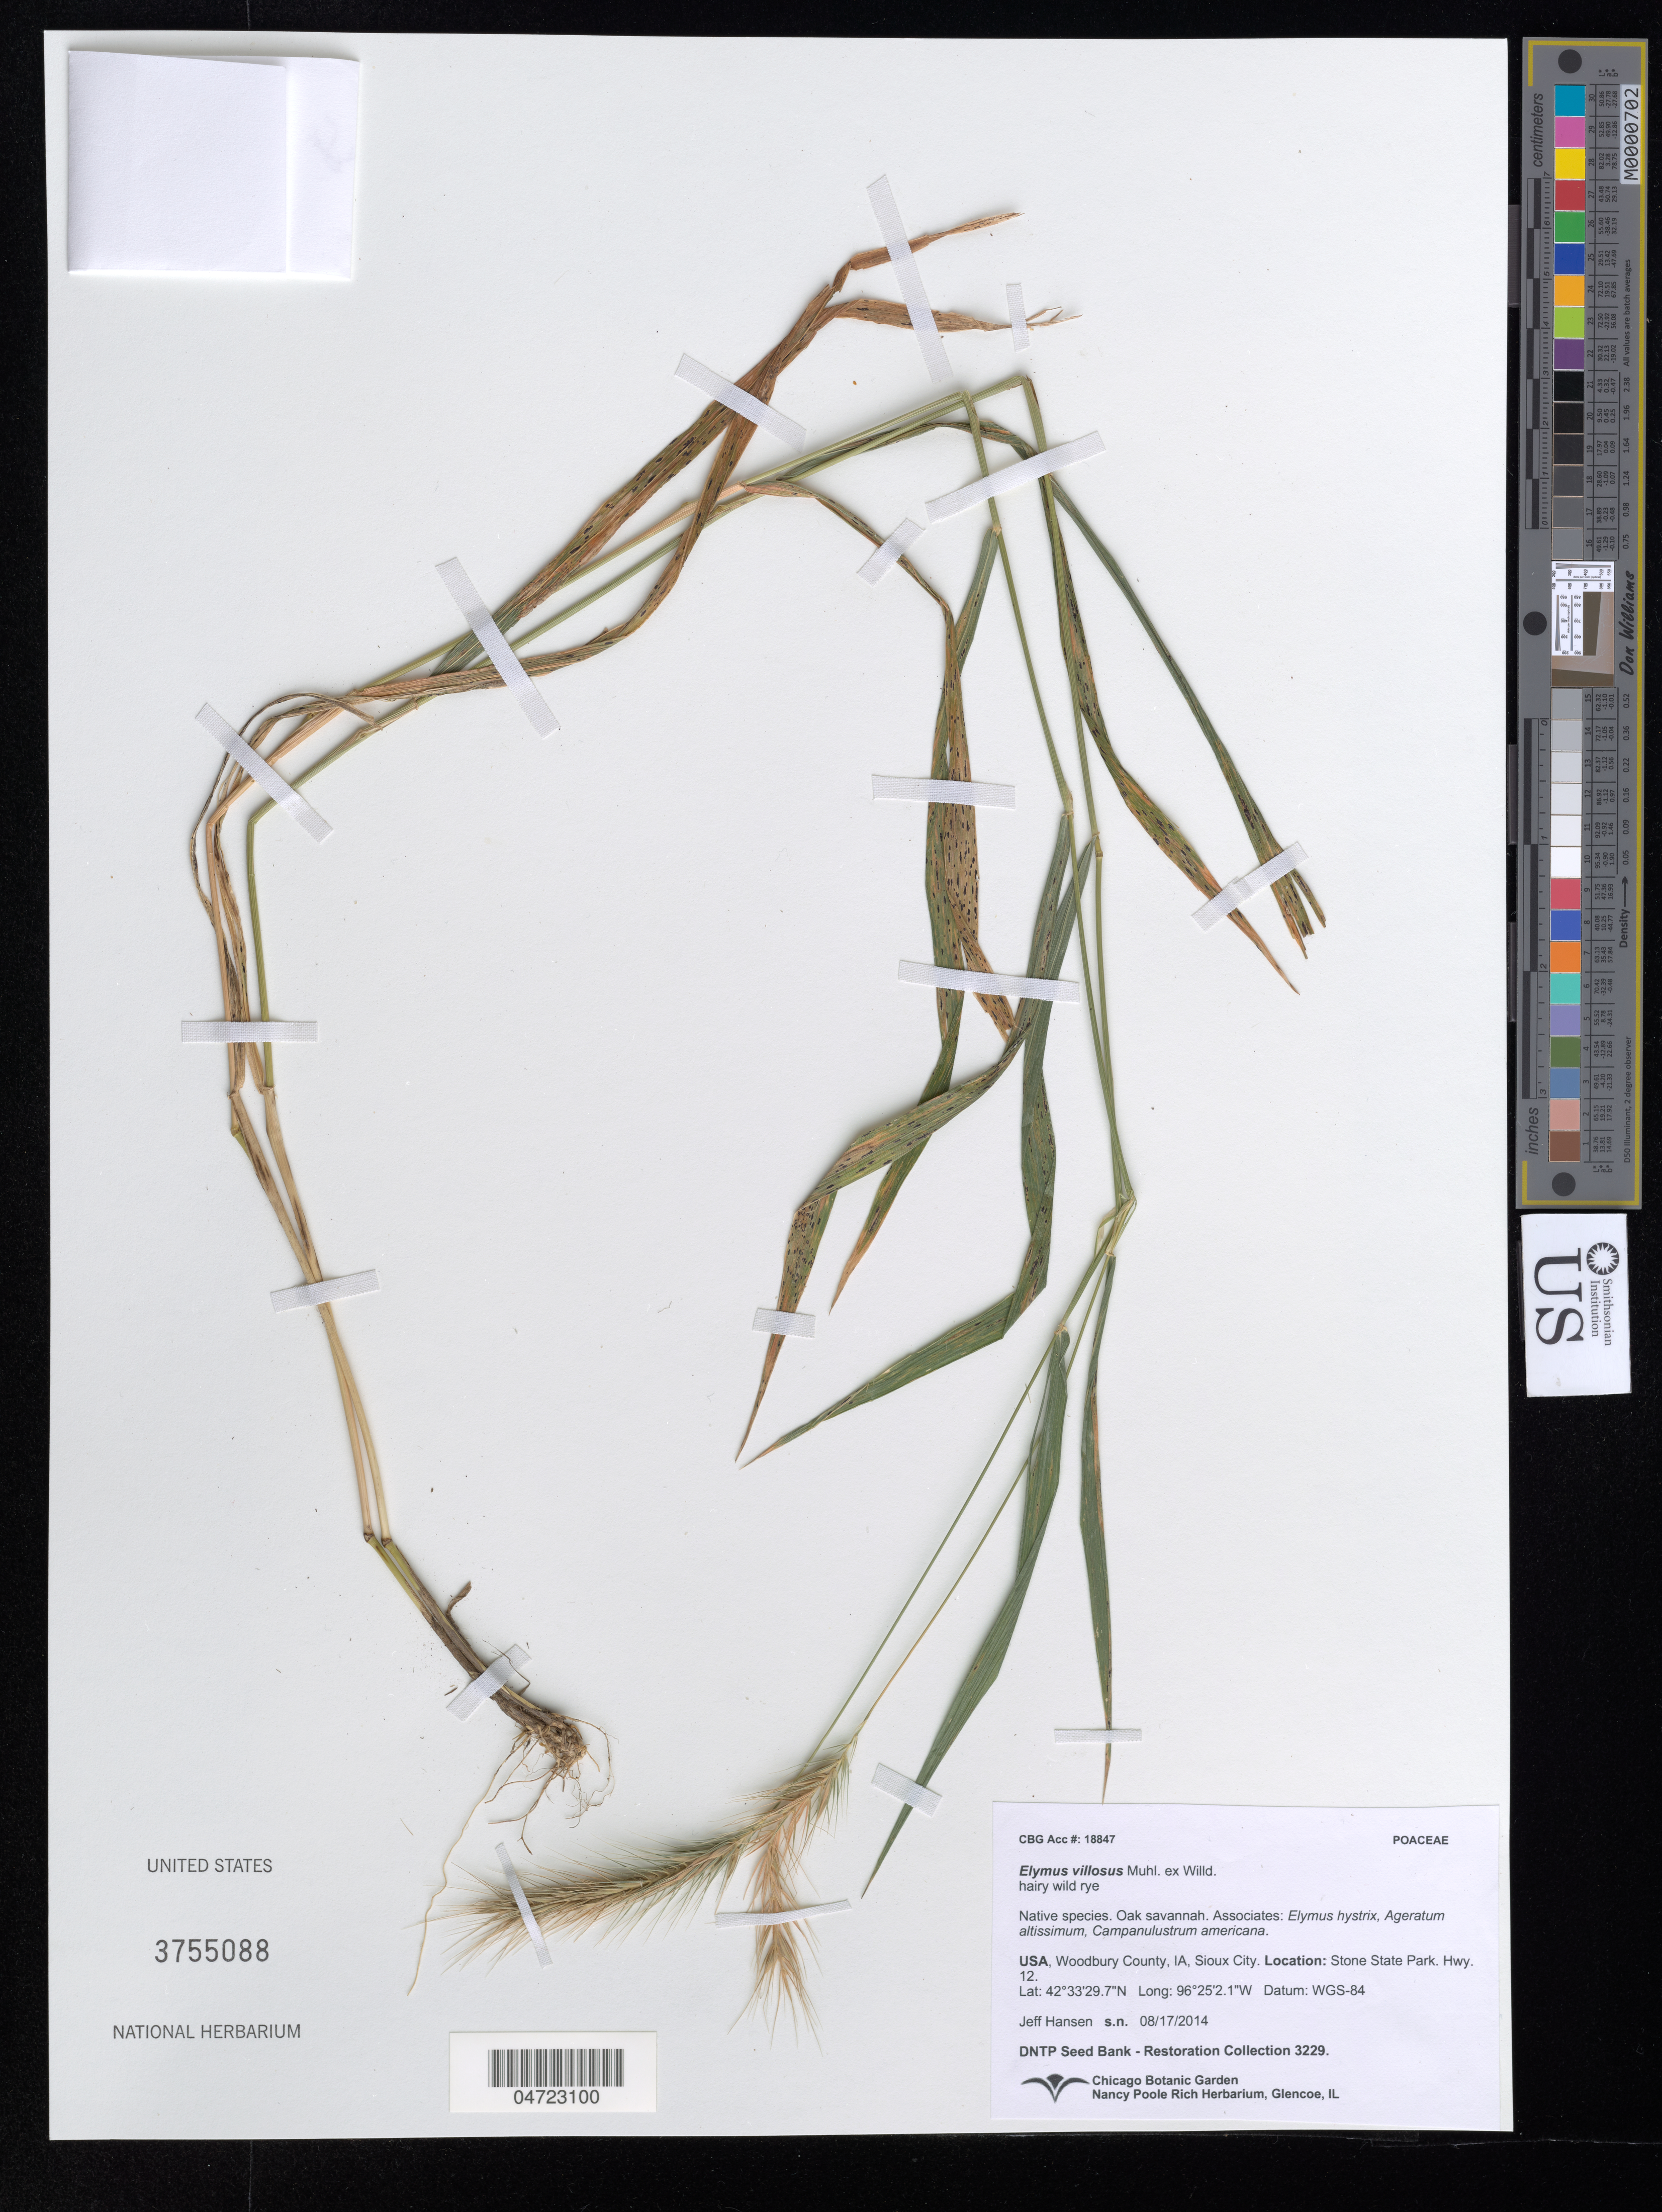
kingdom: Plantae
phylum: Tracheophyta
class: Liliopsida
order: Poales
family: Poaceae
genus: Elymus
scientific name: Elymus villosus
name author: Muhl. ex Willd.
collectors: J. Hansen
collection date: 2014-08-17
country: United States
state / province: Iowa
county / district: Woodbury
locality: Woodbury County, Sioux County. Stone State Park. Hwy. 12. Datum: WGS-84.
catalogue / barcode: US 3755088